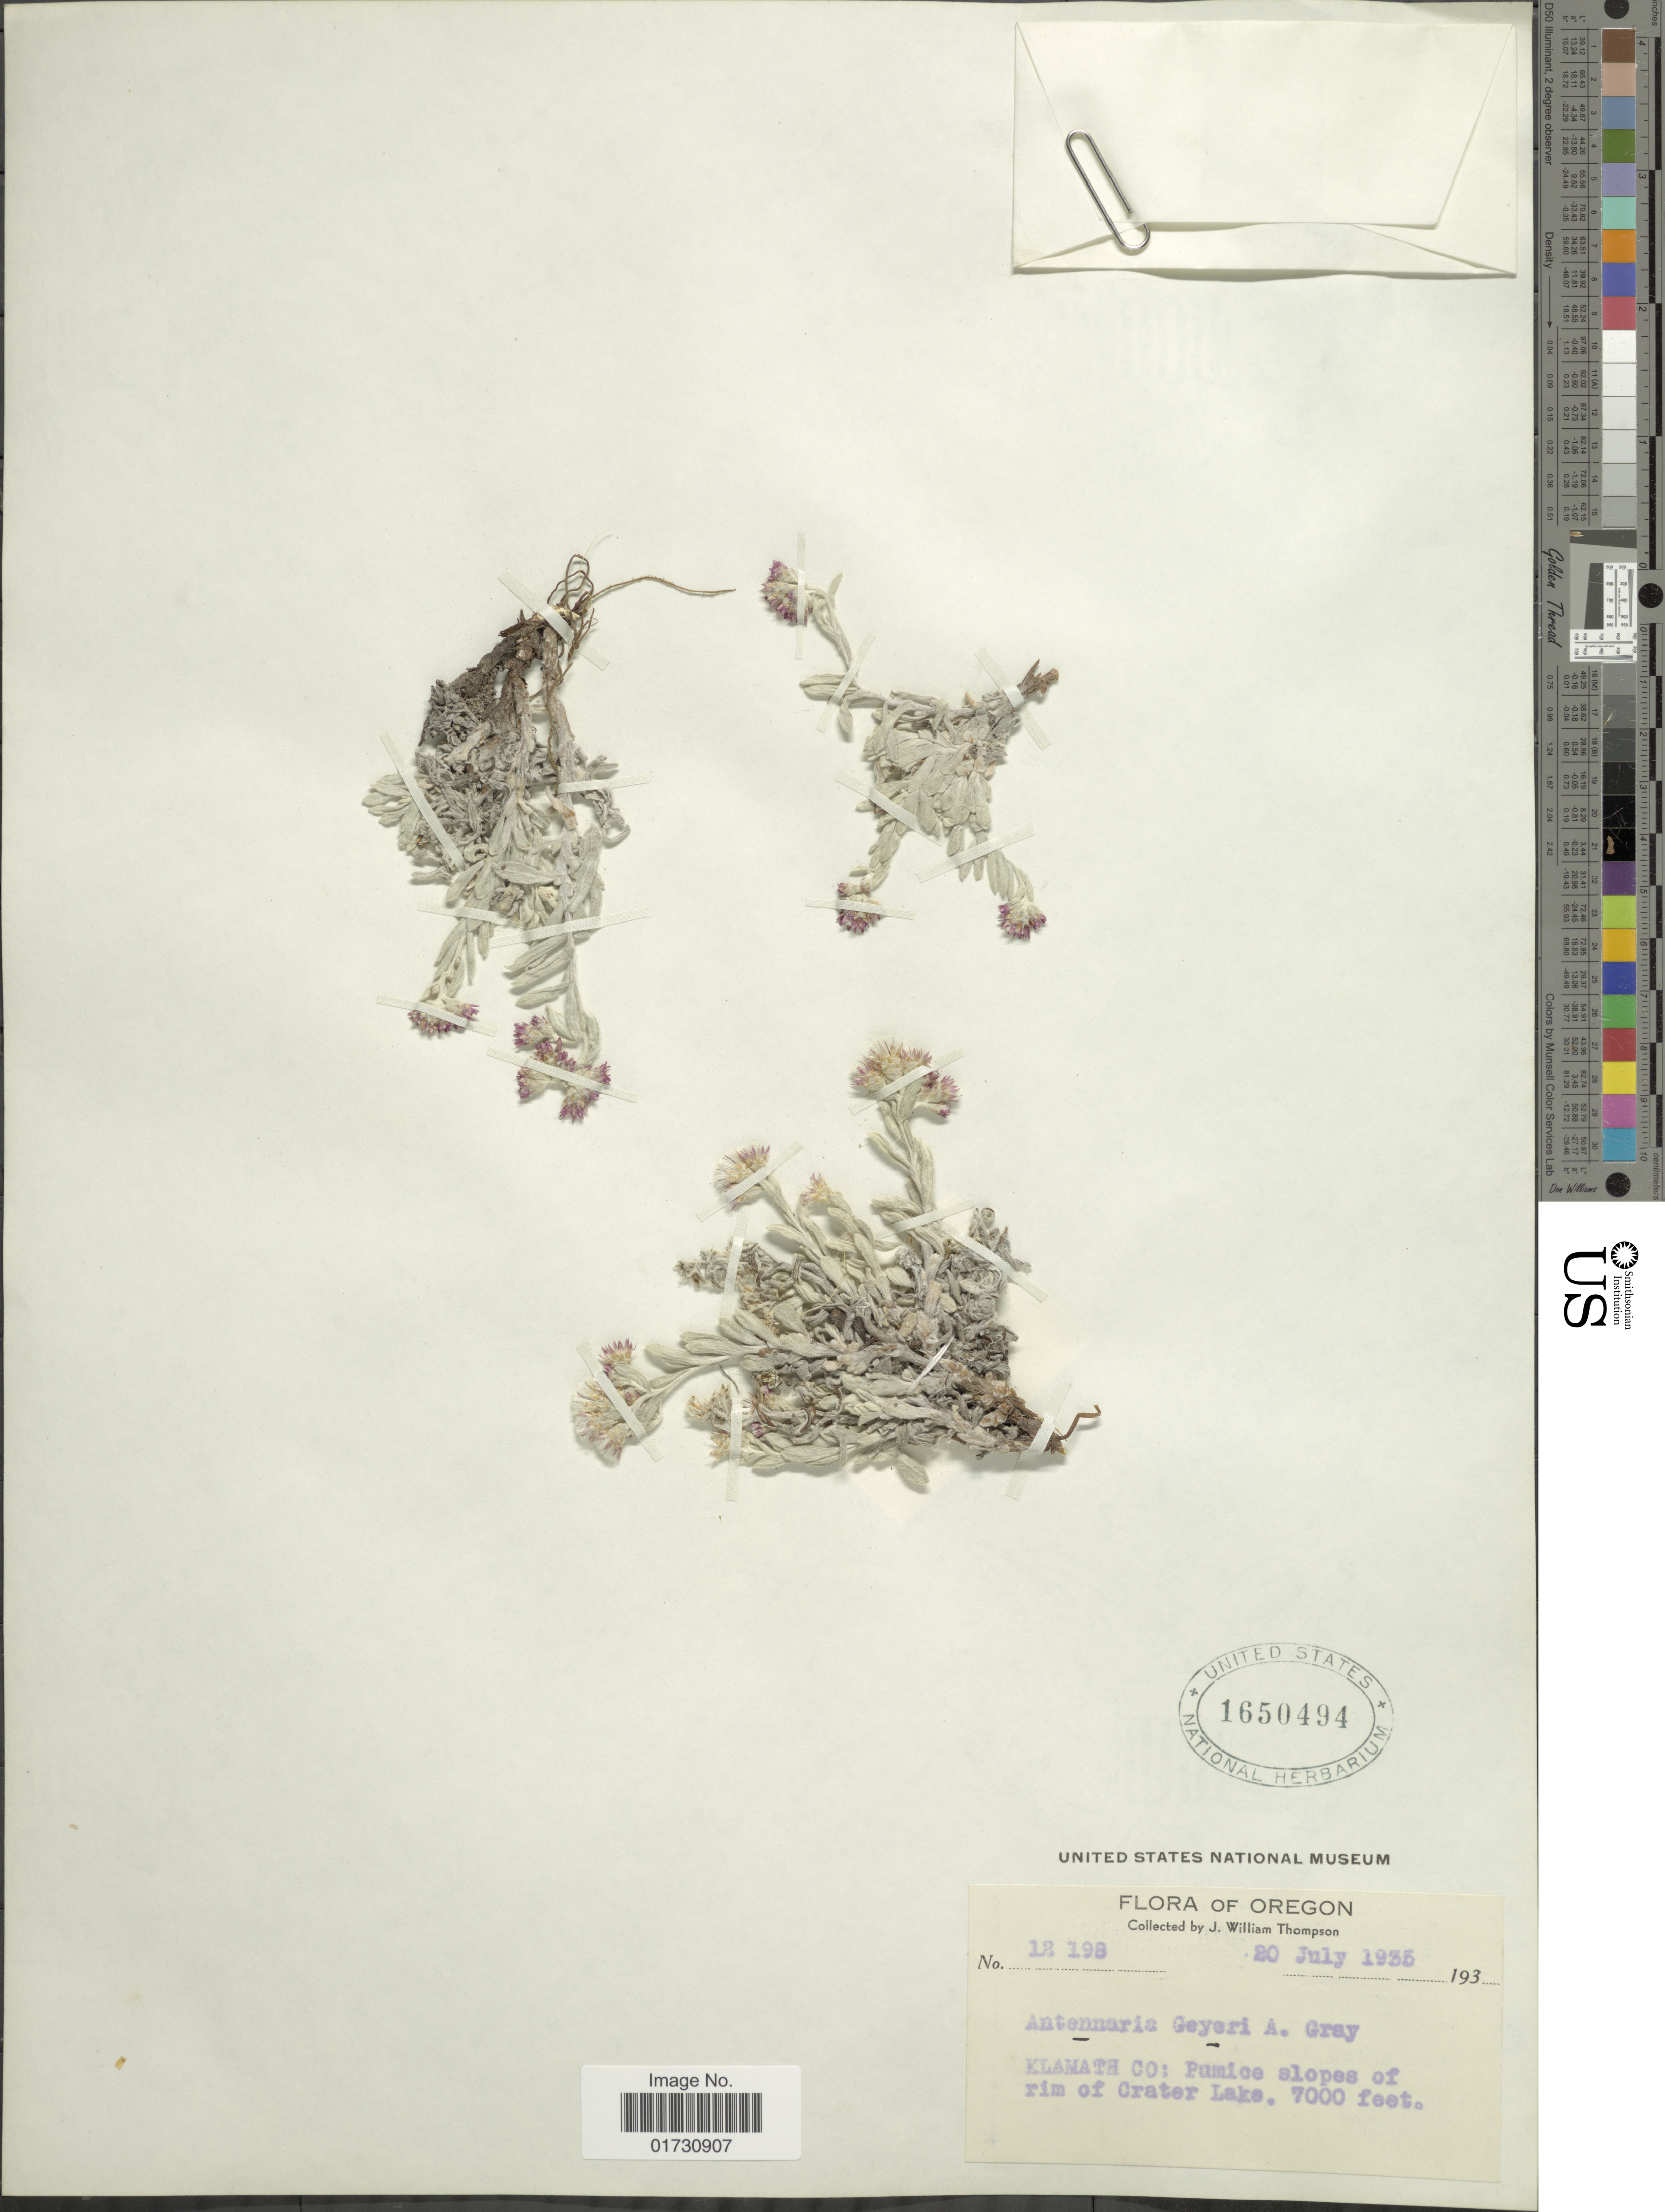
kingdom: Plantae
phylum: Tracheophyta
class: Magnoliopsida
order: Asterales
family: Asteraceae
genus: Antennaria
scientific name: Antennaria geyeri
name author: A. Gray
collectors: J. W. Thompson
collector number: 12198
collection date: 1935-07-20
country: United States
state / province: Oregon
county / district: Klamath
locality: Klamath Co.: Pumive slopes of rim of Crater Lake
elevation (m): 2134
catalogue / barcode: US 1650494